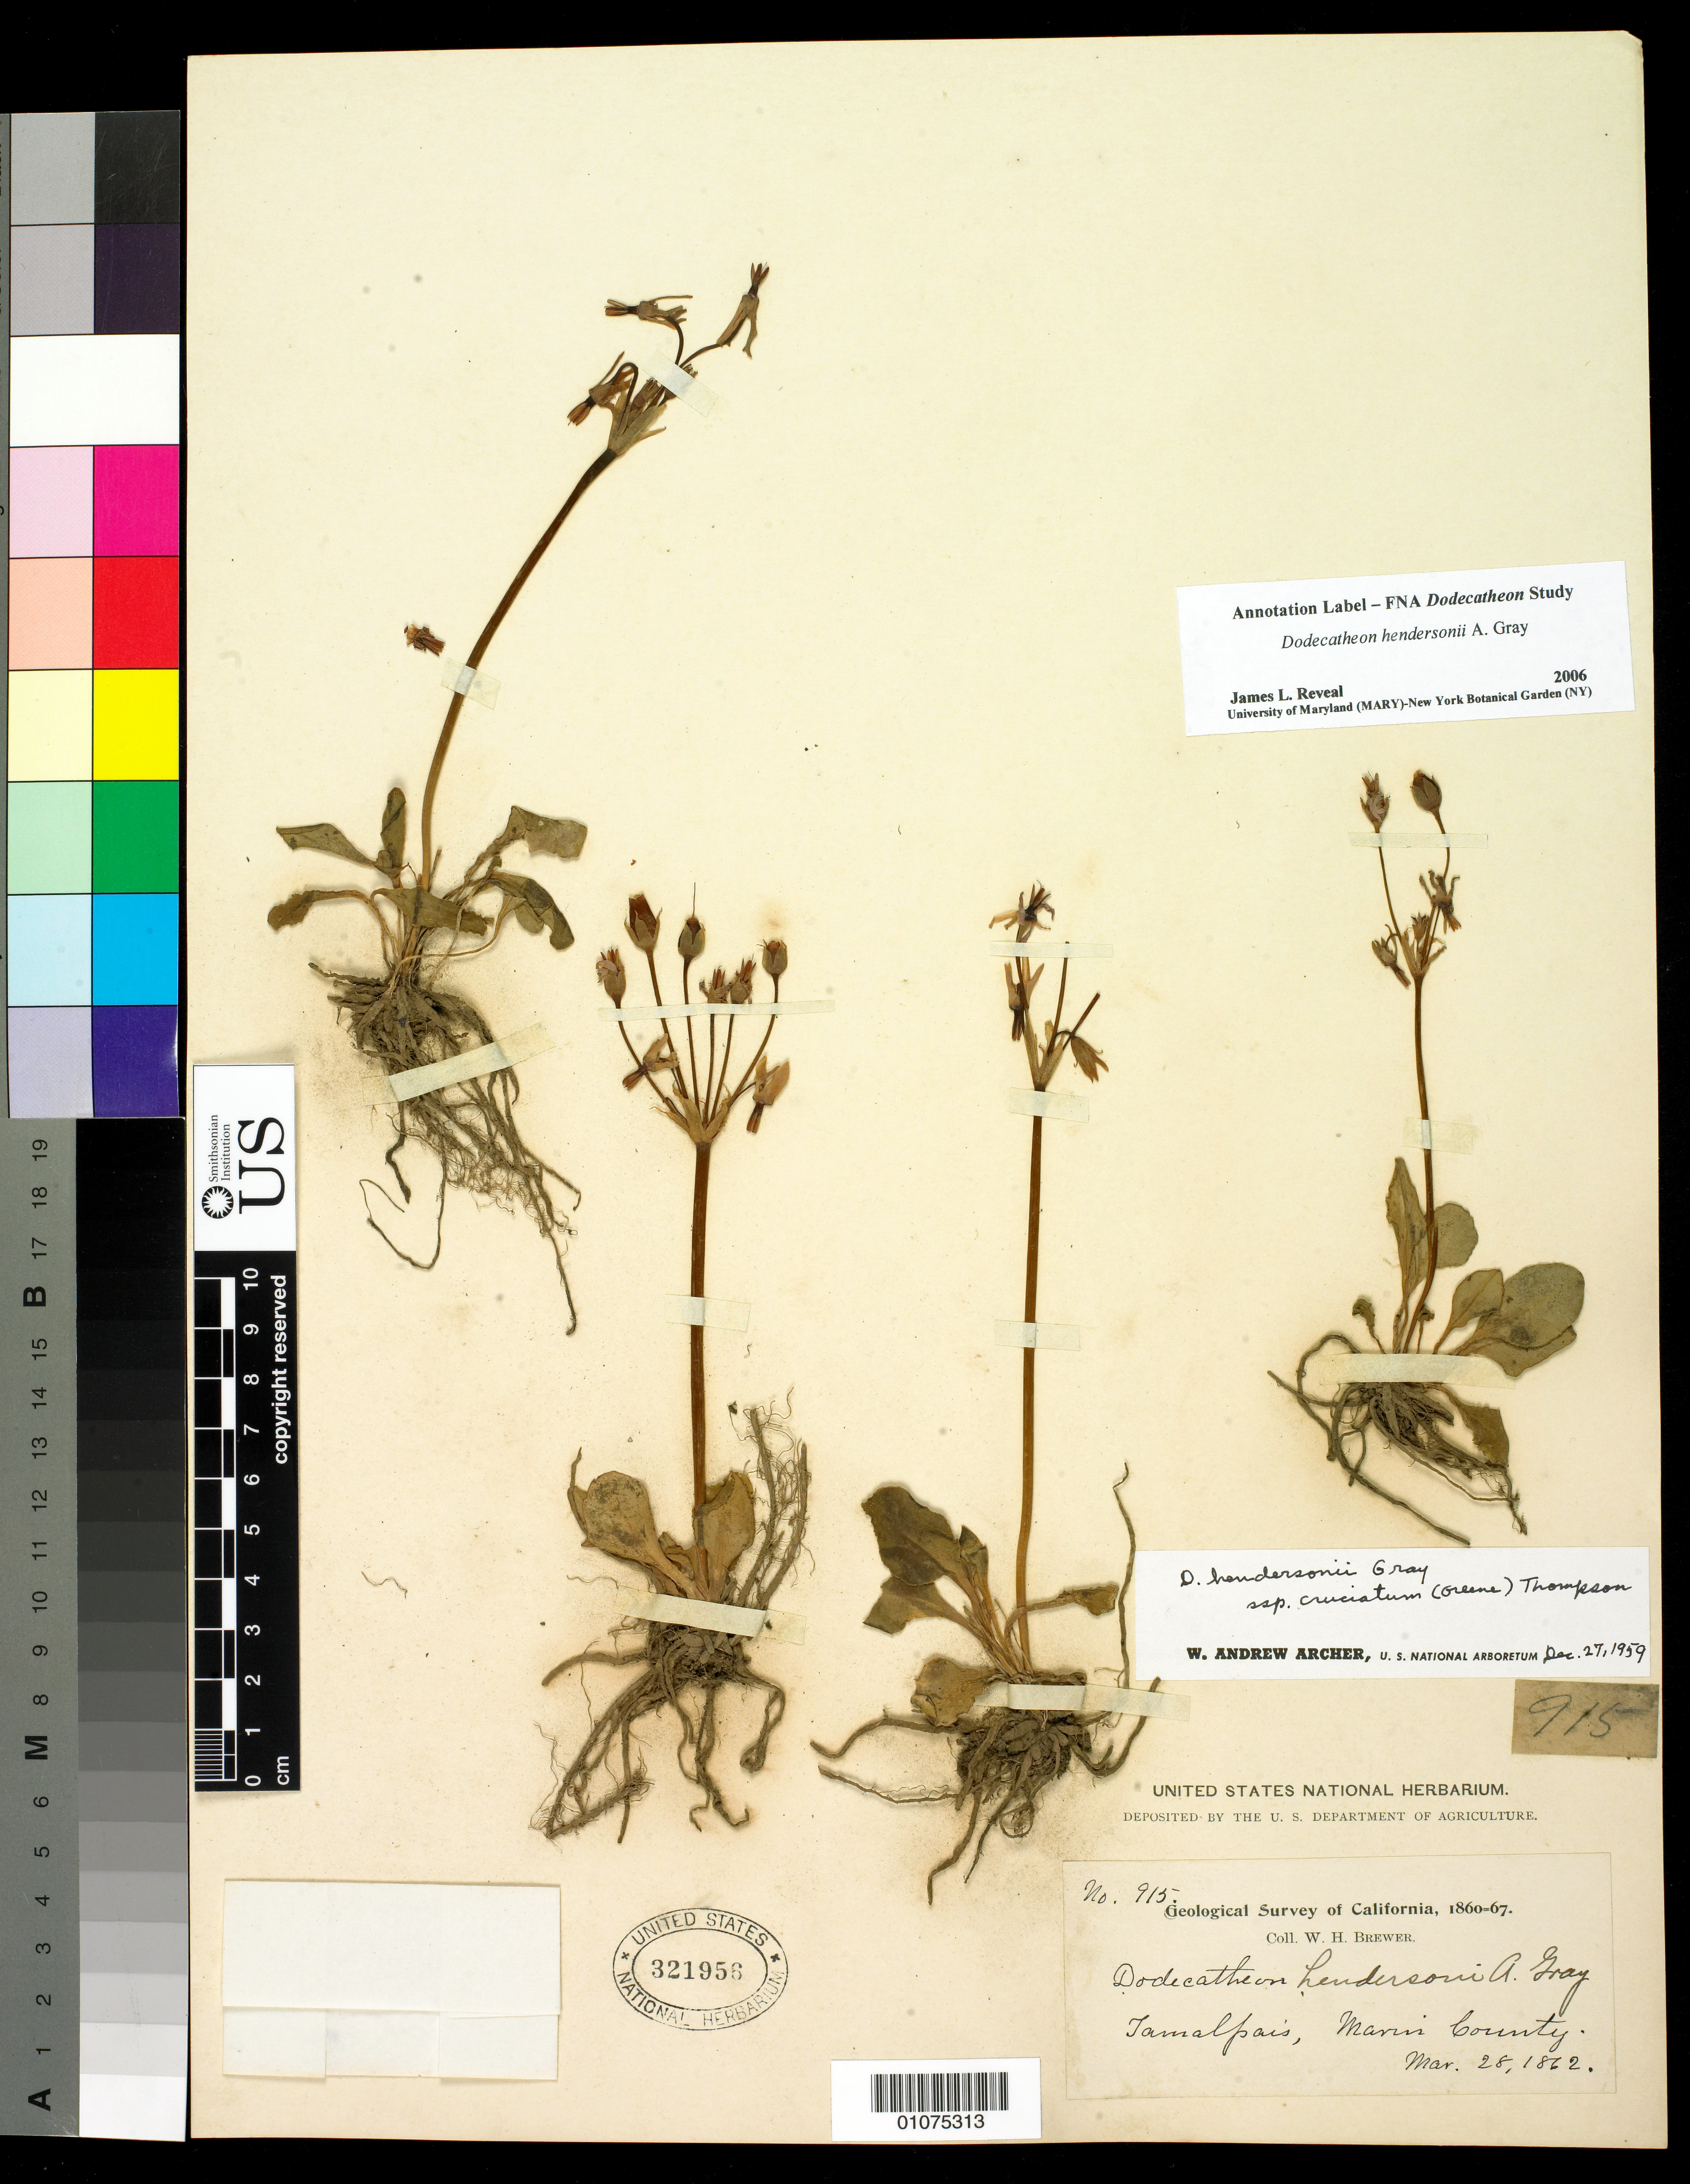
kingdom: Plantae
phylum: Tracheophyta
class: Magnoliopsida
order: Ericales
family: Primulaceae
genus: Dodecatheon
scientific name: Dodecatheon hendersonii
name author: A. Gray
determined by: Reveal, J. L.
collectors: W. H. Brewer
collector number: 915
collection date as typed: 28 Mar 1862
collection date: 1862-03-28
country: United States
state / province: California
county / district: Marin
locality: Tamalpais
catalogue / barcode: US 321956